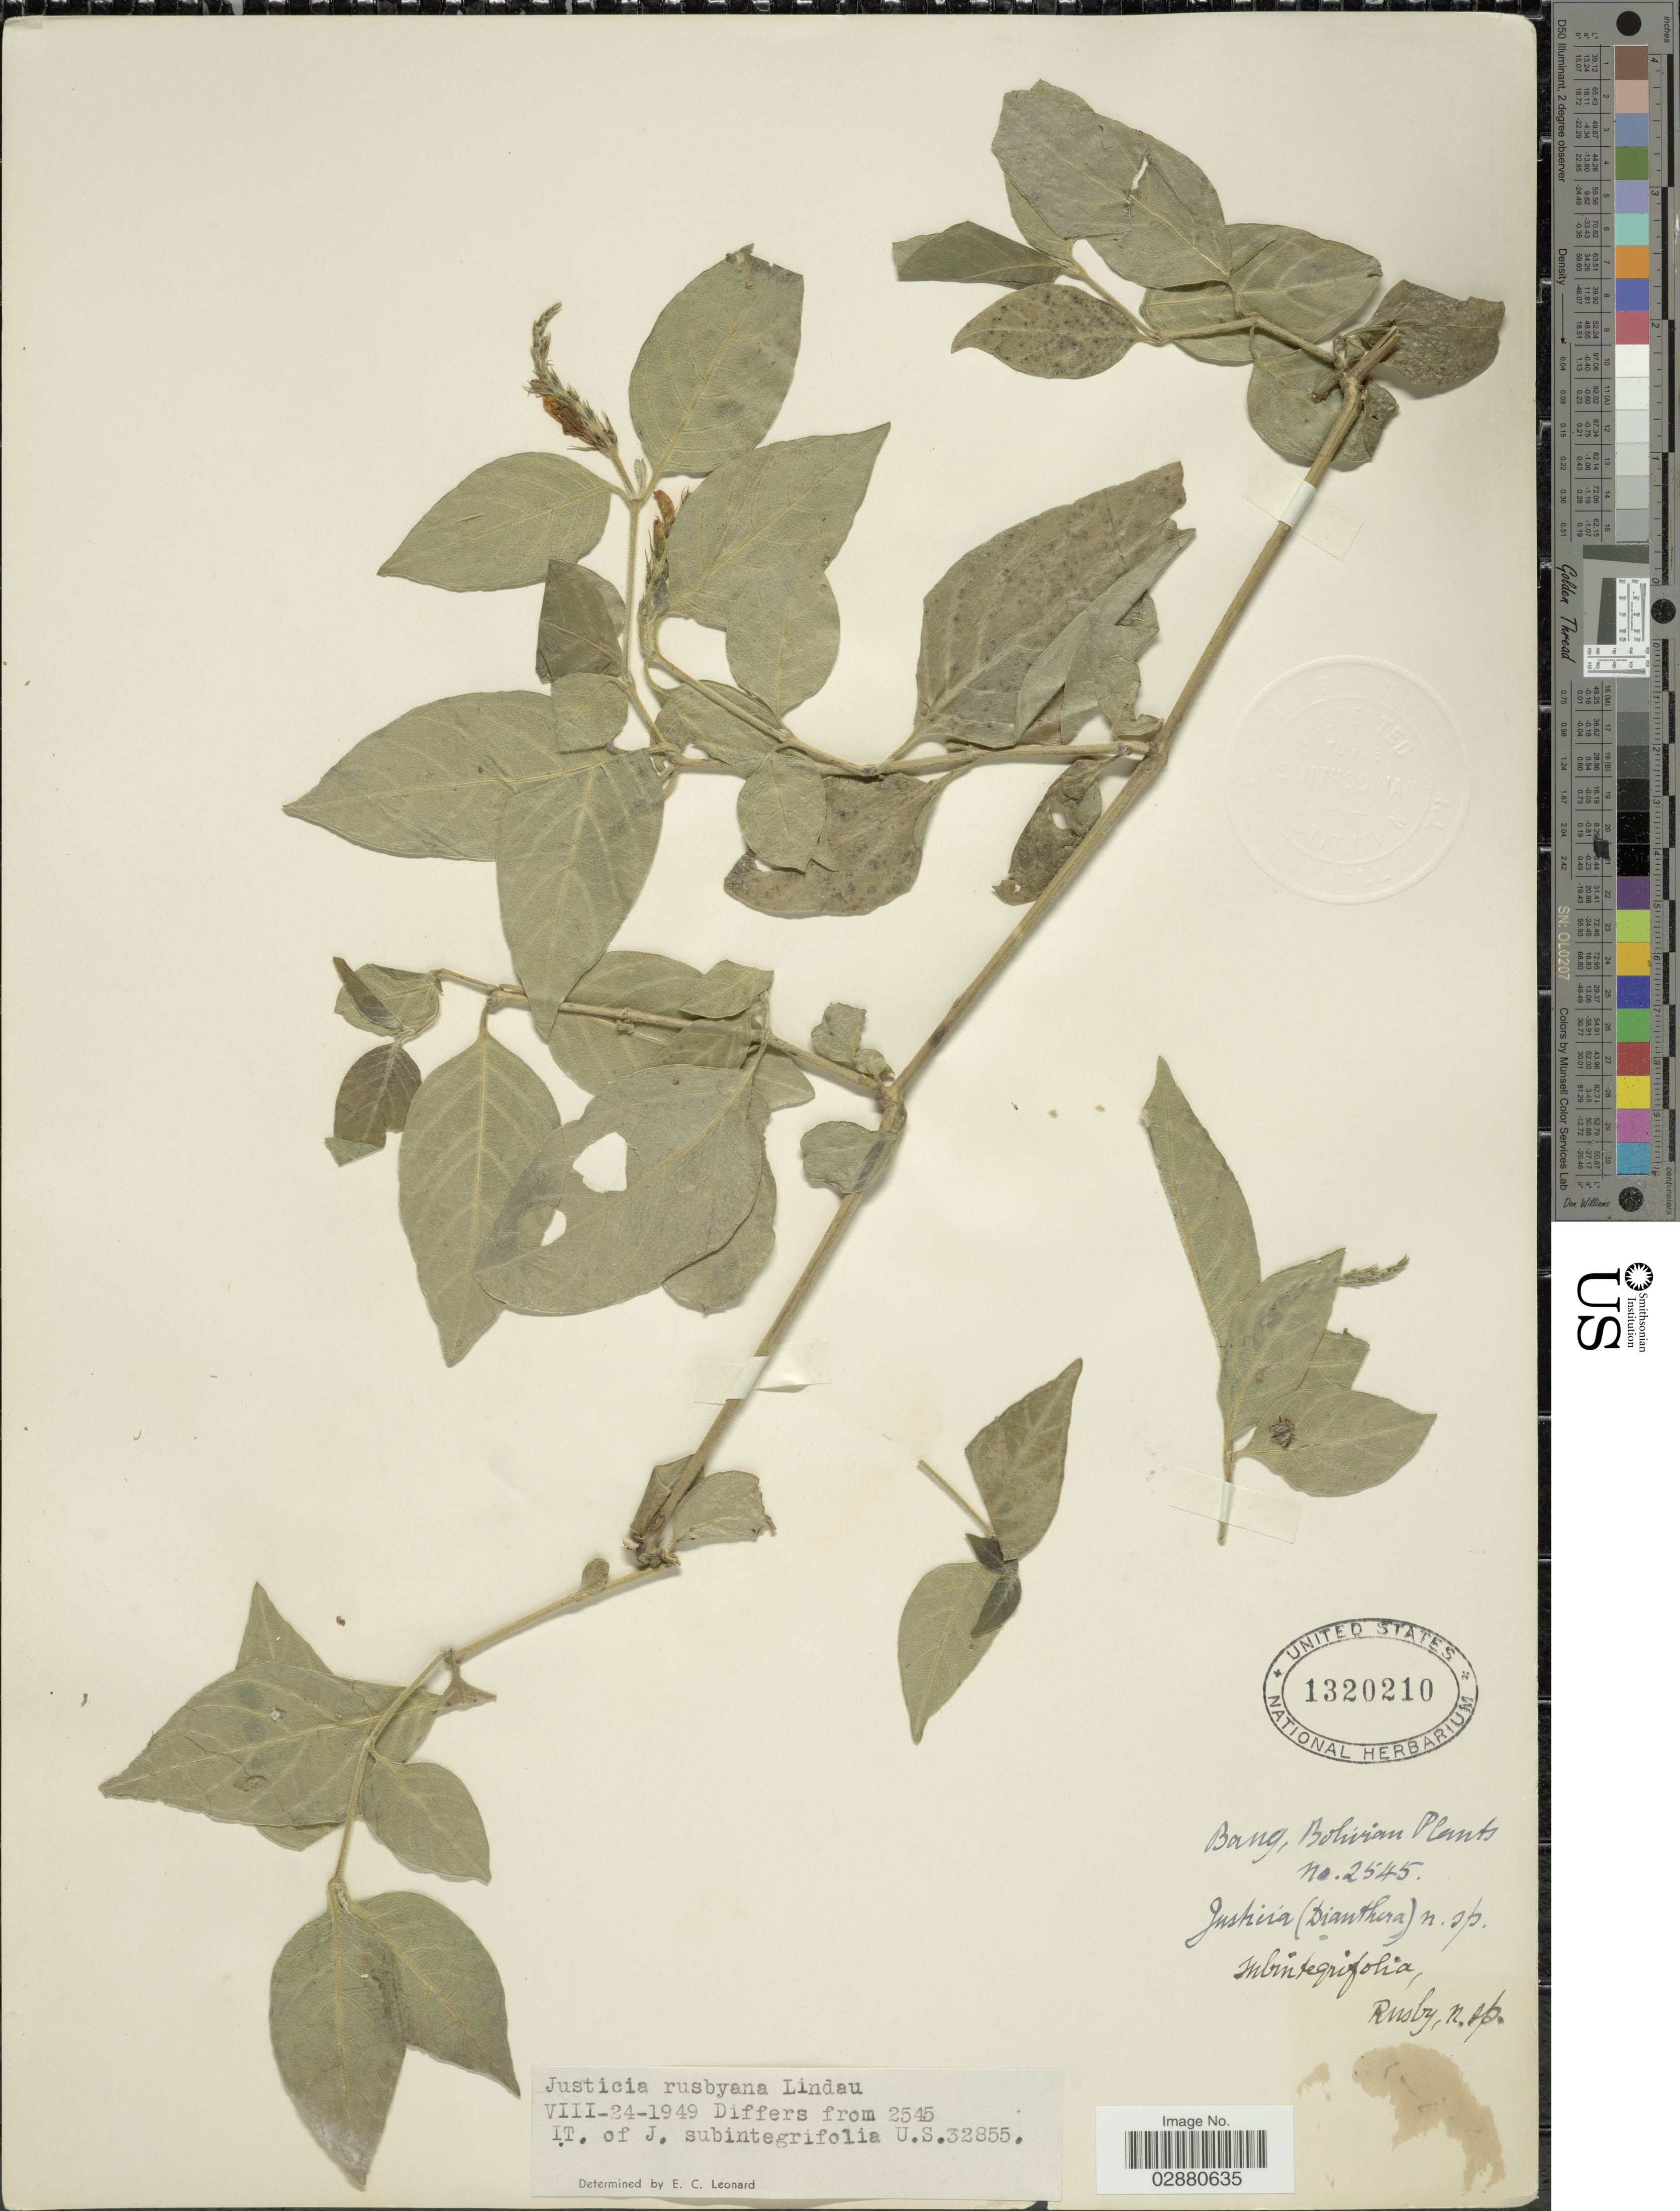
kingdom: Plantae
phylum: Tracheophyta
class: Magnoliopsida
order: Lamiales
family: Acanthaceae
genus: Justicia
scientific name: Justicia rusbyana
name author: Lindau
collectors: M. Bang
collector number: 2545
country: Bolivia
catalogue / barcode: US 1320210